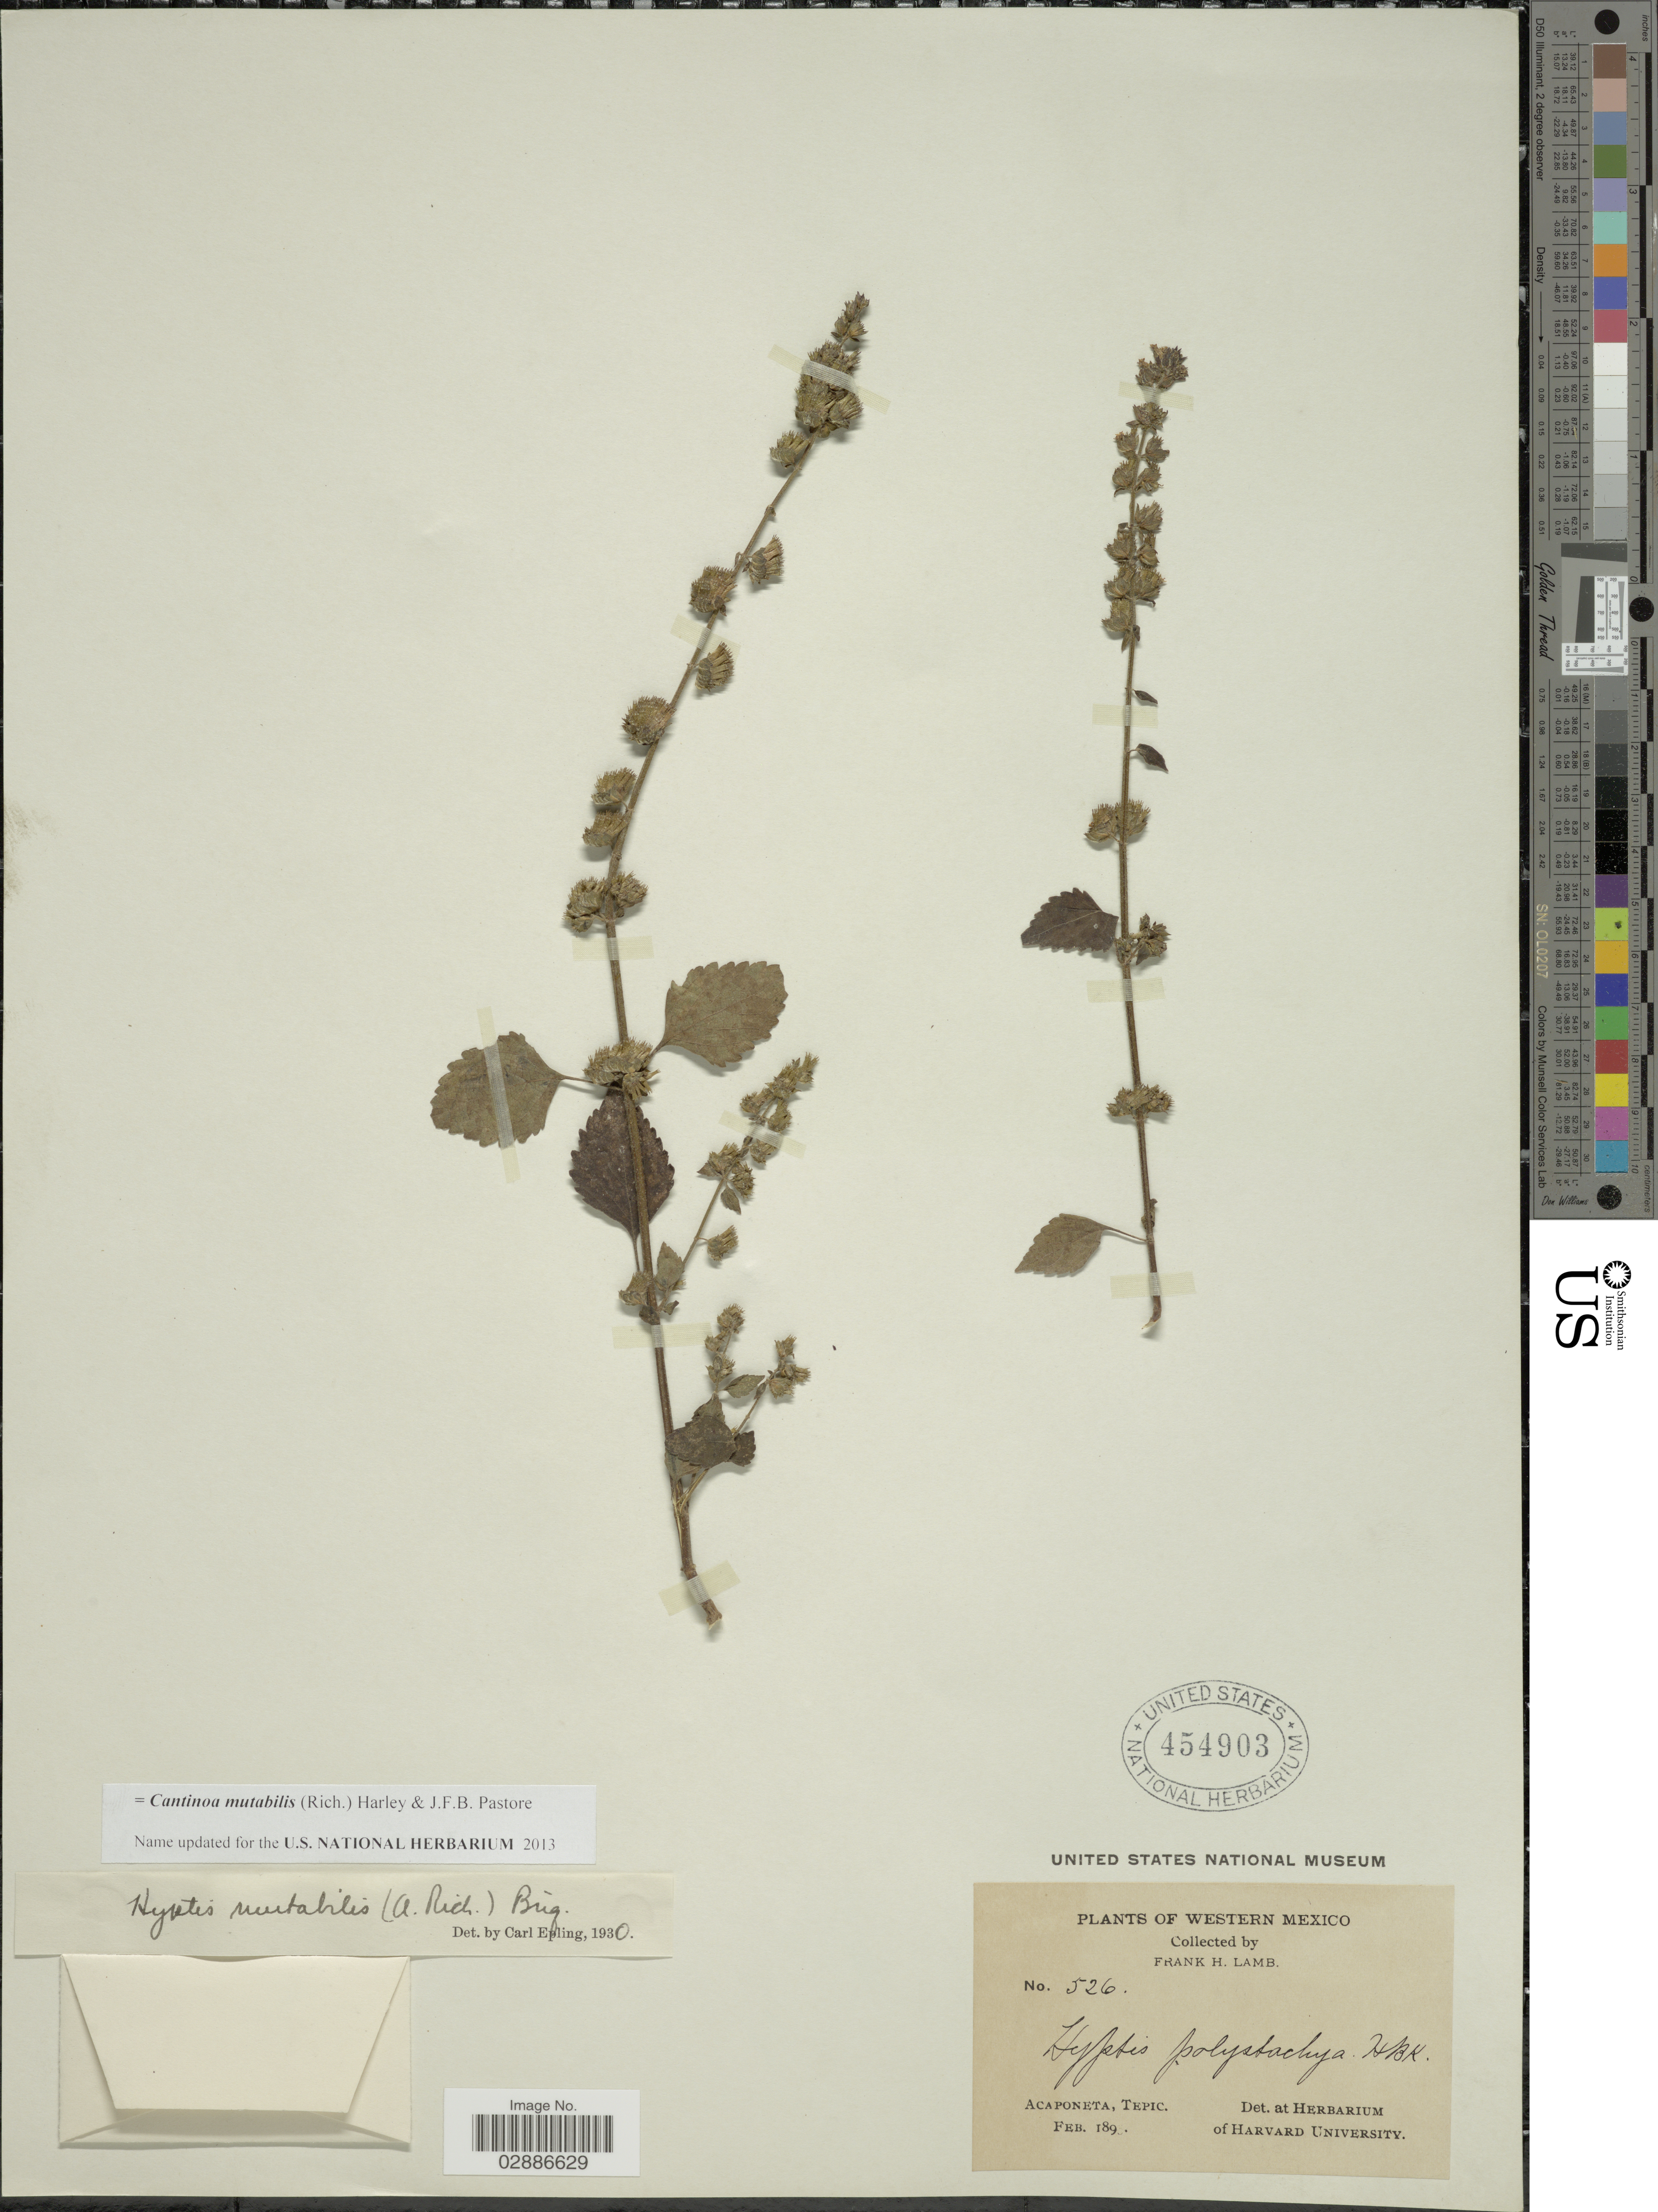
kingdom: Plantae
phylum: Tracheophyta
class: Magnoliopsida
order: Lamiales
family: Lamiaceae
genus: Cantinoa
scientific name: Cantinoa mutabilis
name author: (Epling) Harley & J.F.B. Pastore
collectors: F. H. Lamb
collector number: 526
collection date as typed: Feb 1895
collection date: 1893-02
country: Mexico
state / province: Nayarit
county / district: Acaponeta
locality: Acaponeta, Tepic Territory [now Nayarit].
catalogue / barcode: US 454903